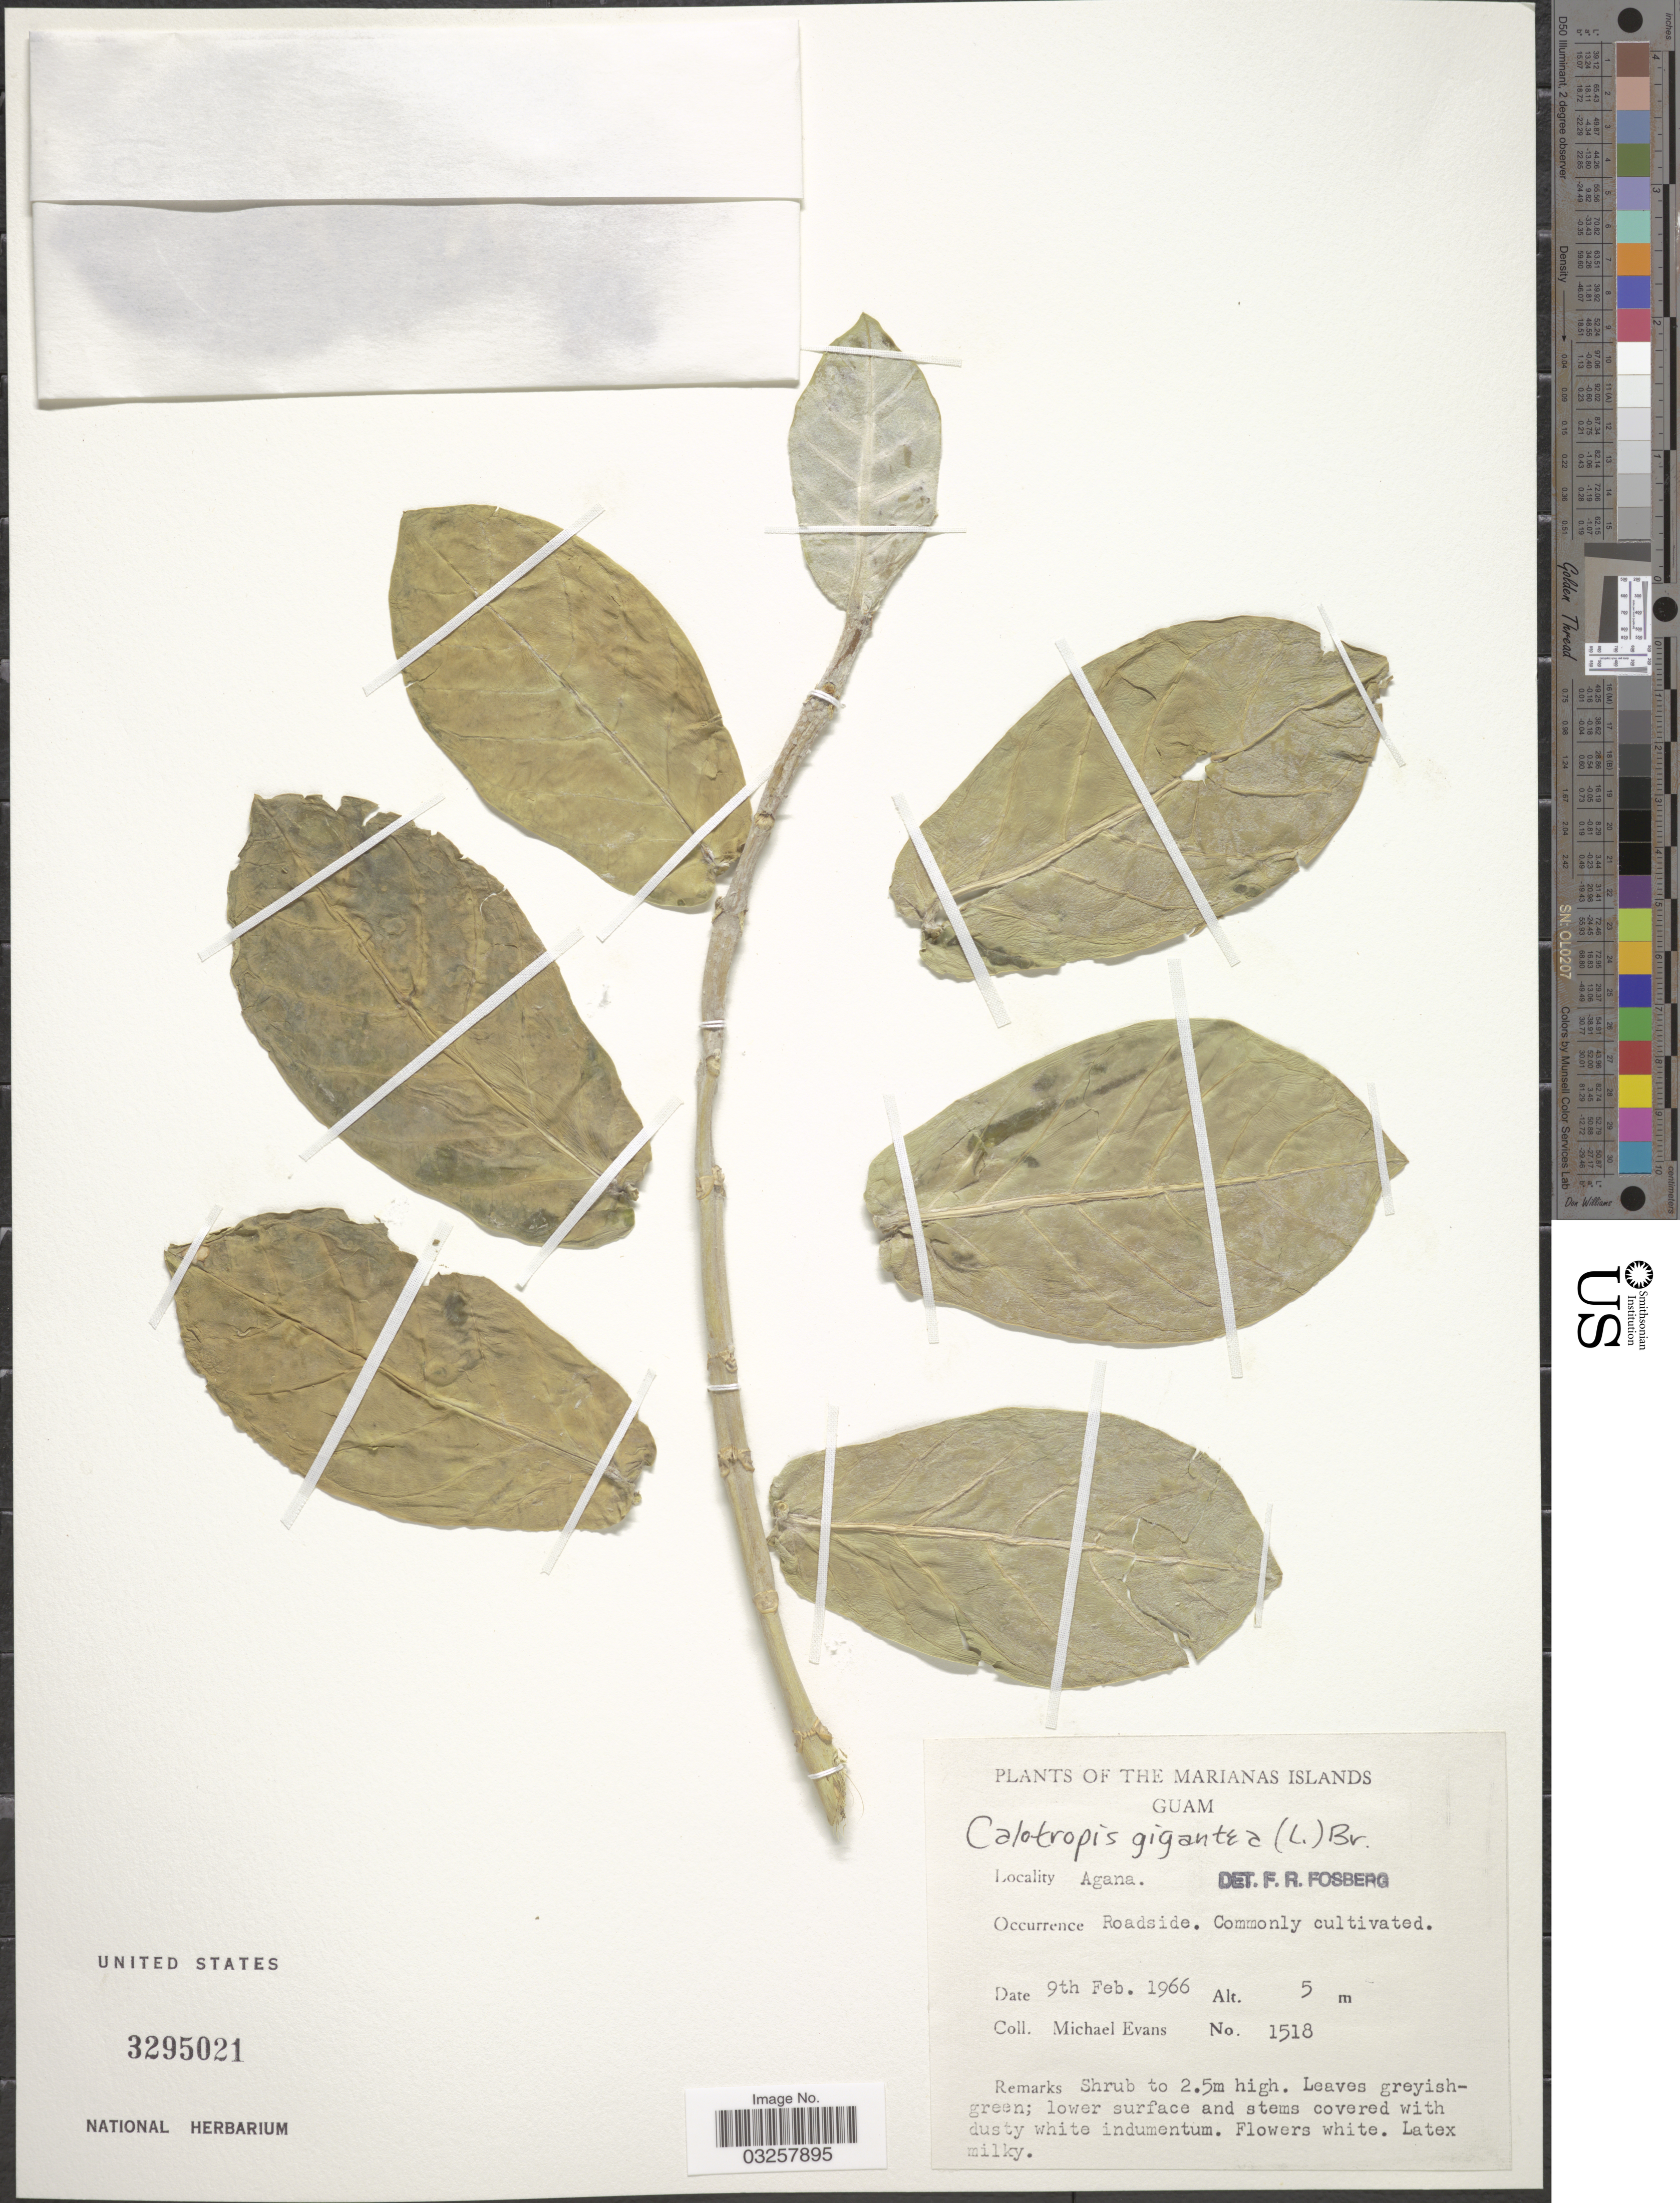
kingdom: Plantae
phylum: Tracheophyta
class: Magnoliopsida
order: Gentianales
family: Apocynaceae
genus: Calotropis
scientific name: Calotropis gigantea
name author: (L.) W.T. Aiton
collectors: M. Evans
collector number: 1518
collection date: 1966-02-09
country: Guam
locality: The Marianas Islands. Agana.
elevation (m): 5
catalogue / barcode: US 3295021